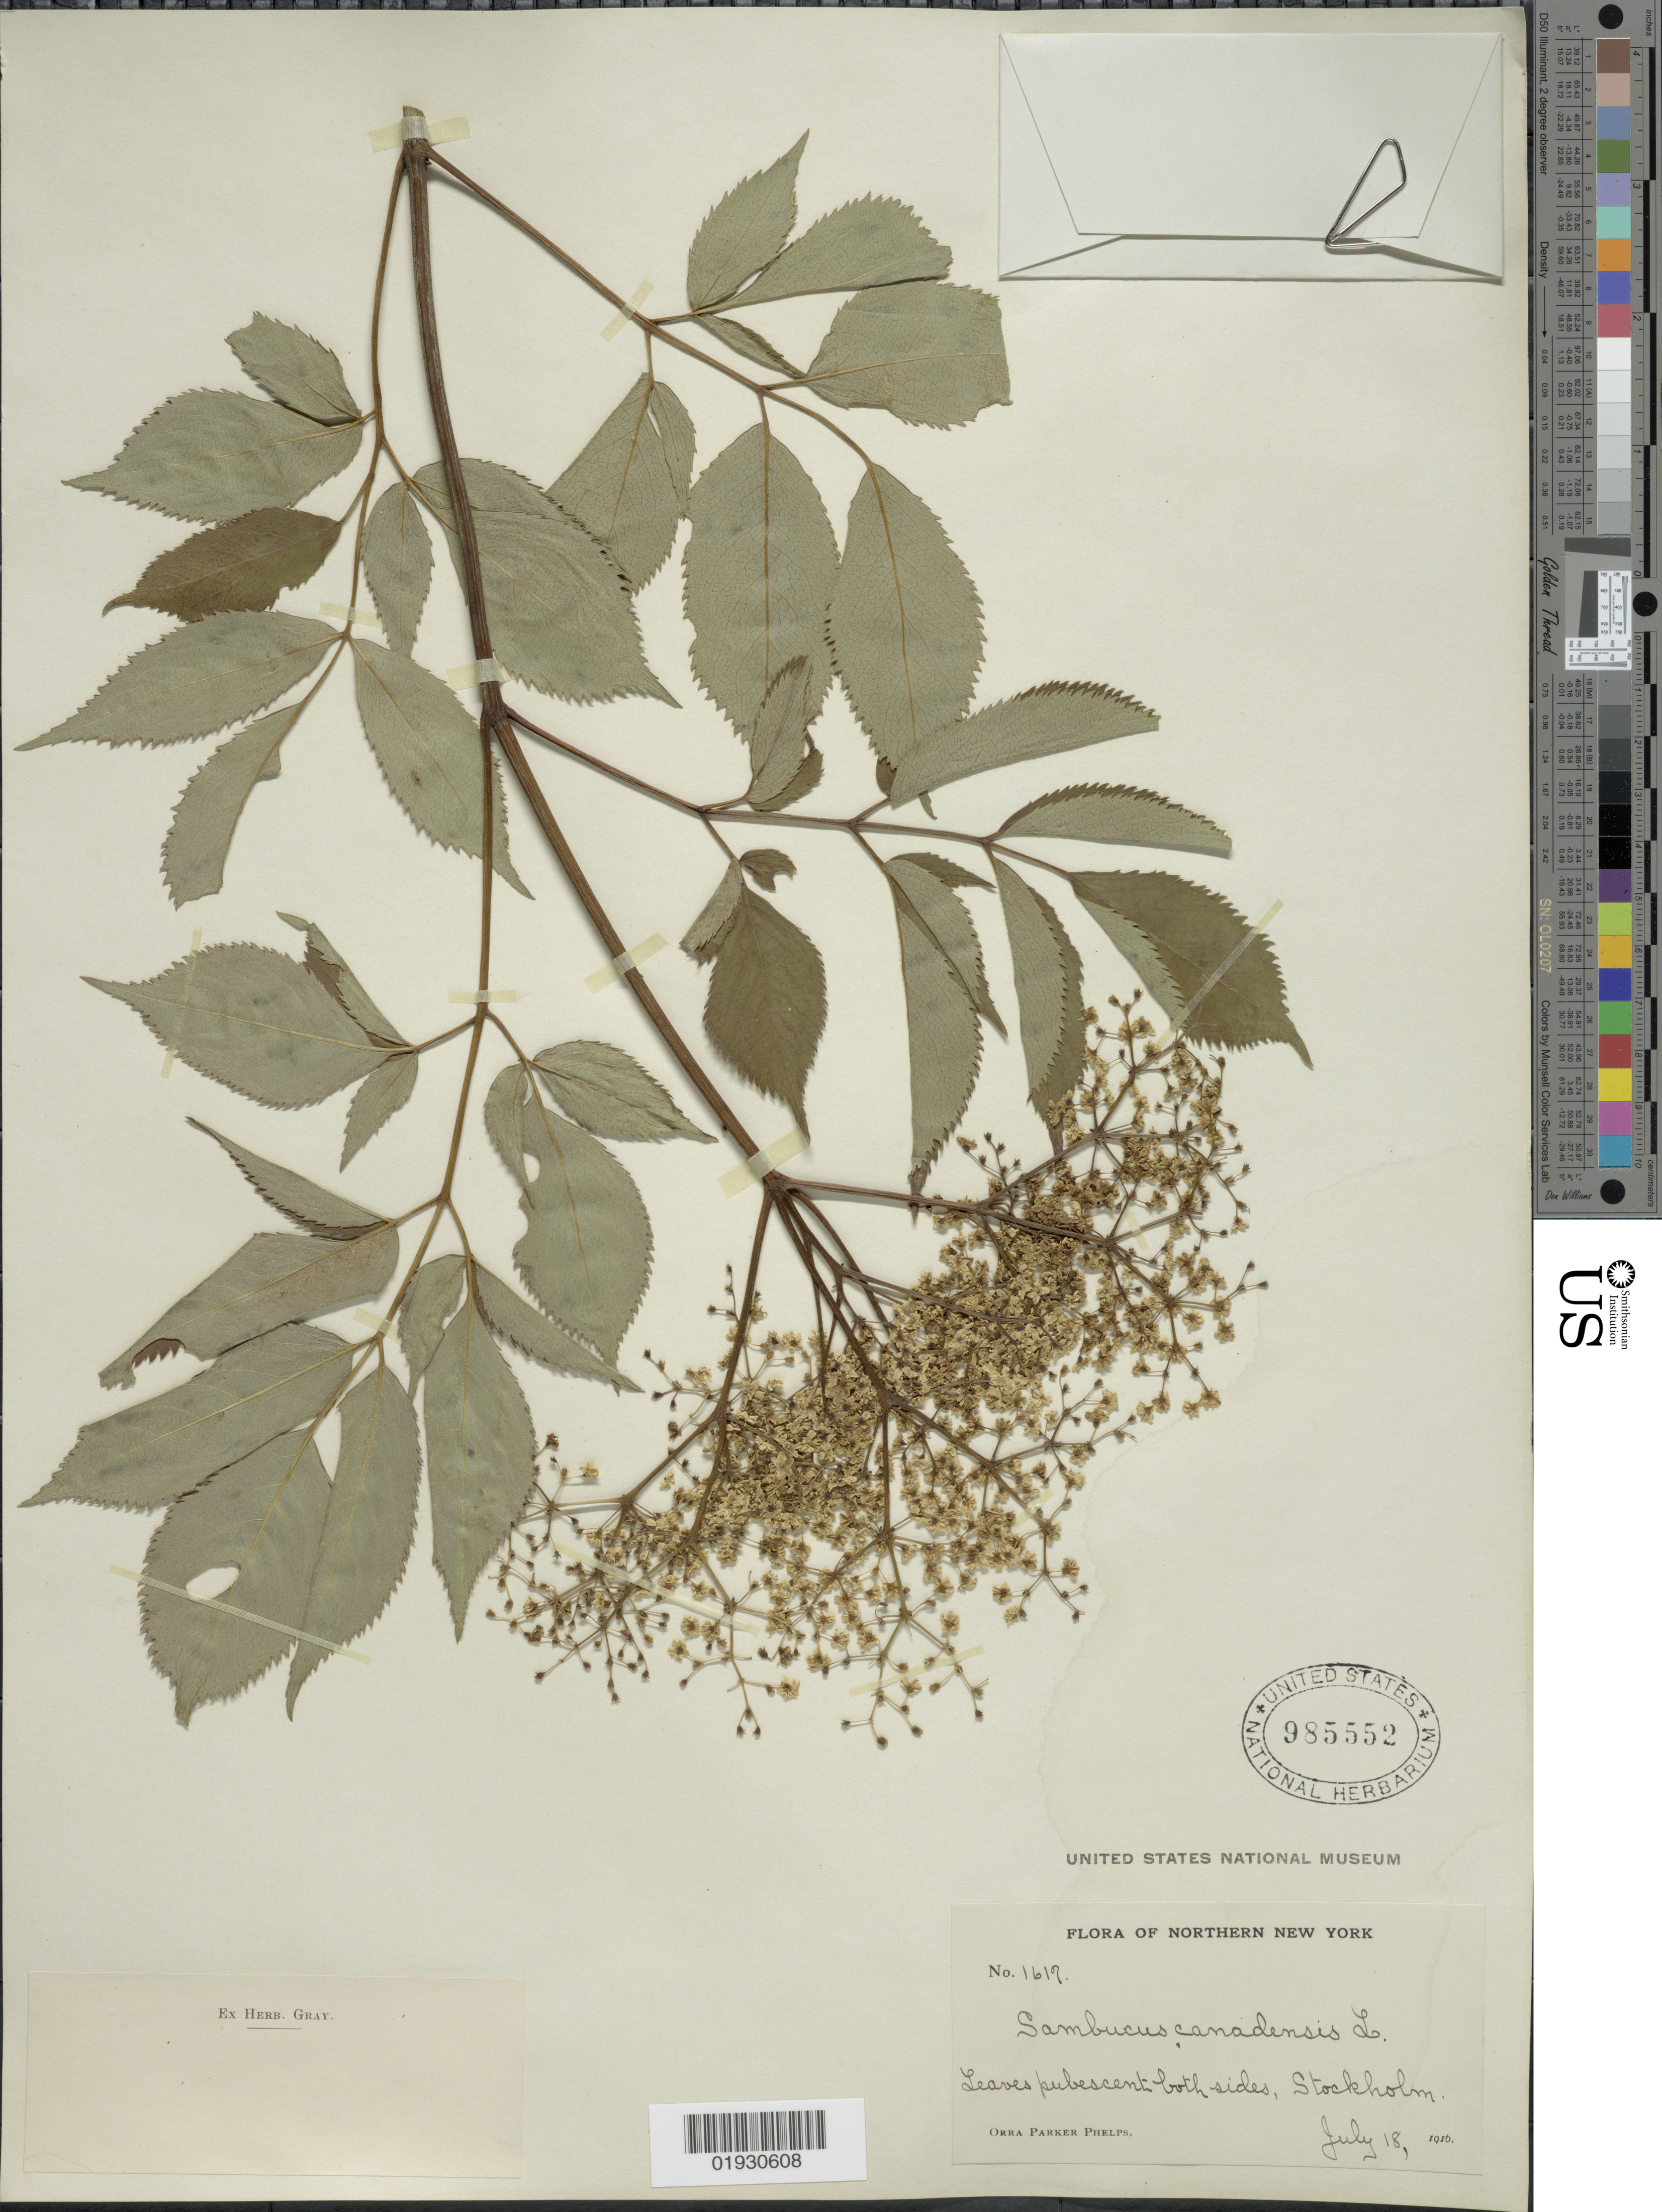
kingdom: Plantae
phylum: Tracheophyta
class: Magnoliopsida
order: Dipsacales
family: Viburnaceae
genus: Sambucus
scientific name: Sambucus canadensis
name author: L.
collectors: O. P. Phelps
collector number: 1617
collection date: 1916-07-18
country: United States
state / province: New York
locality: Northern New York. Stockholm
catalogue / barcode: US 985552